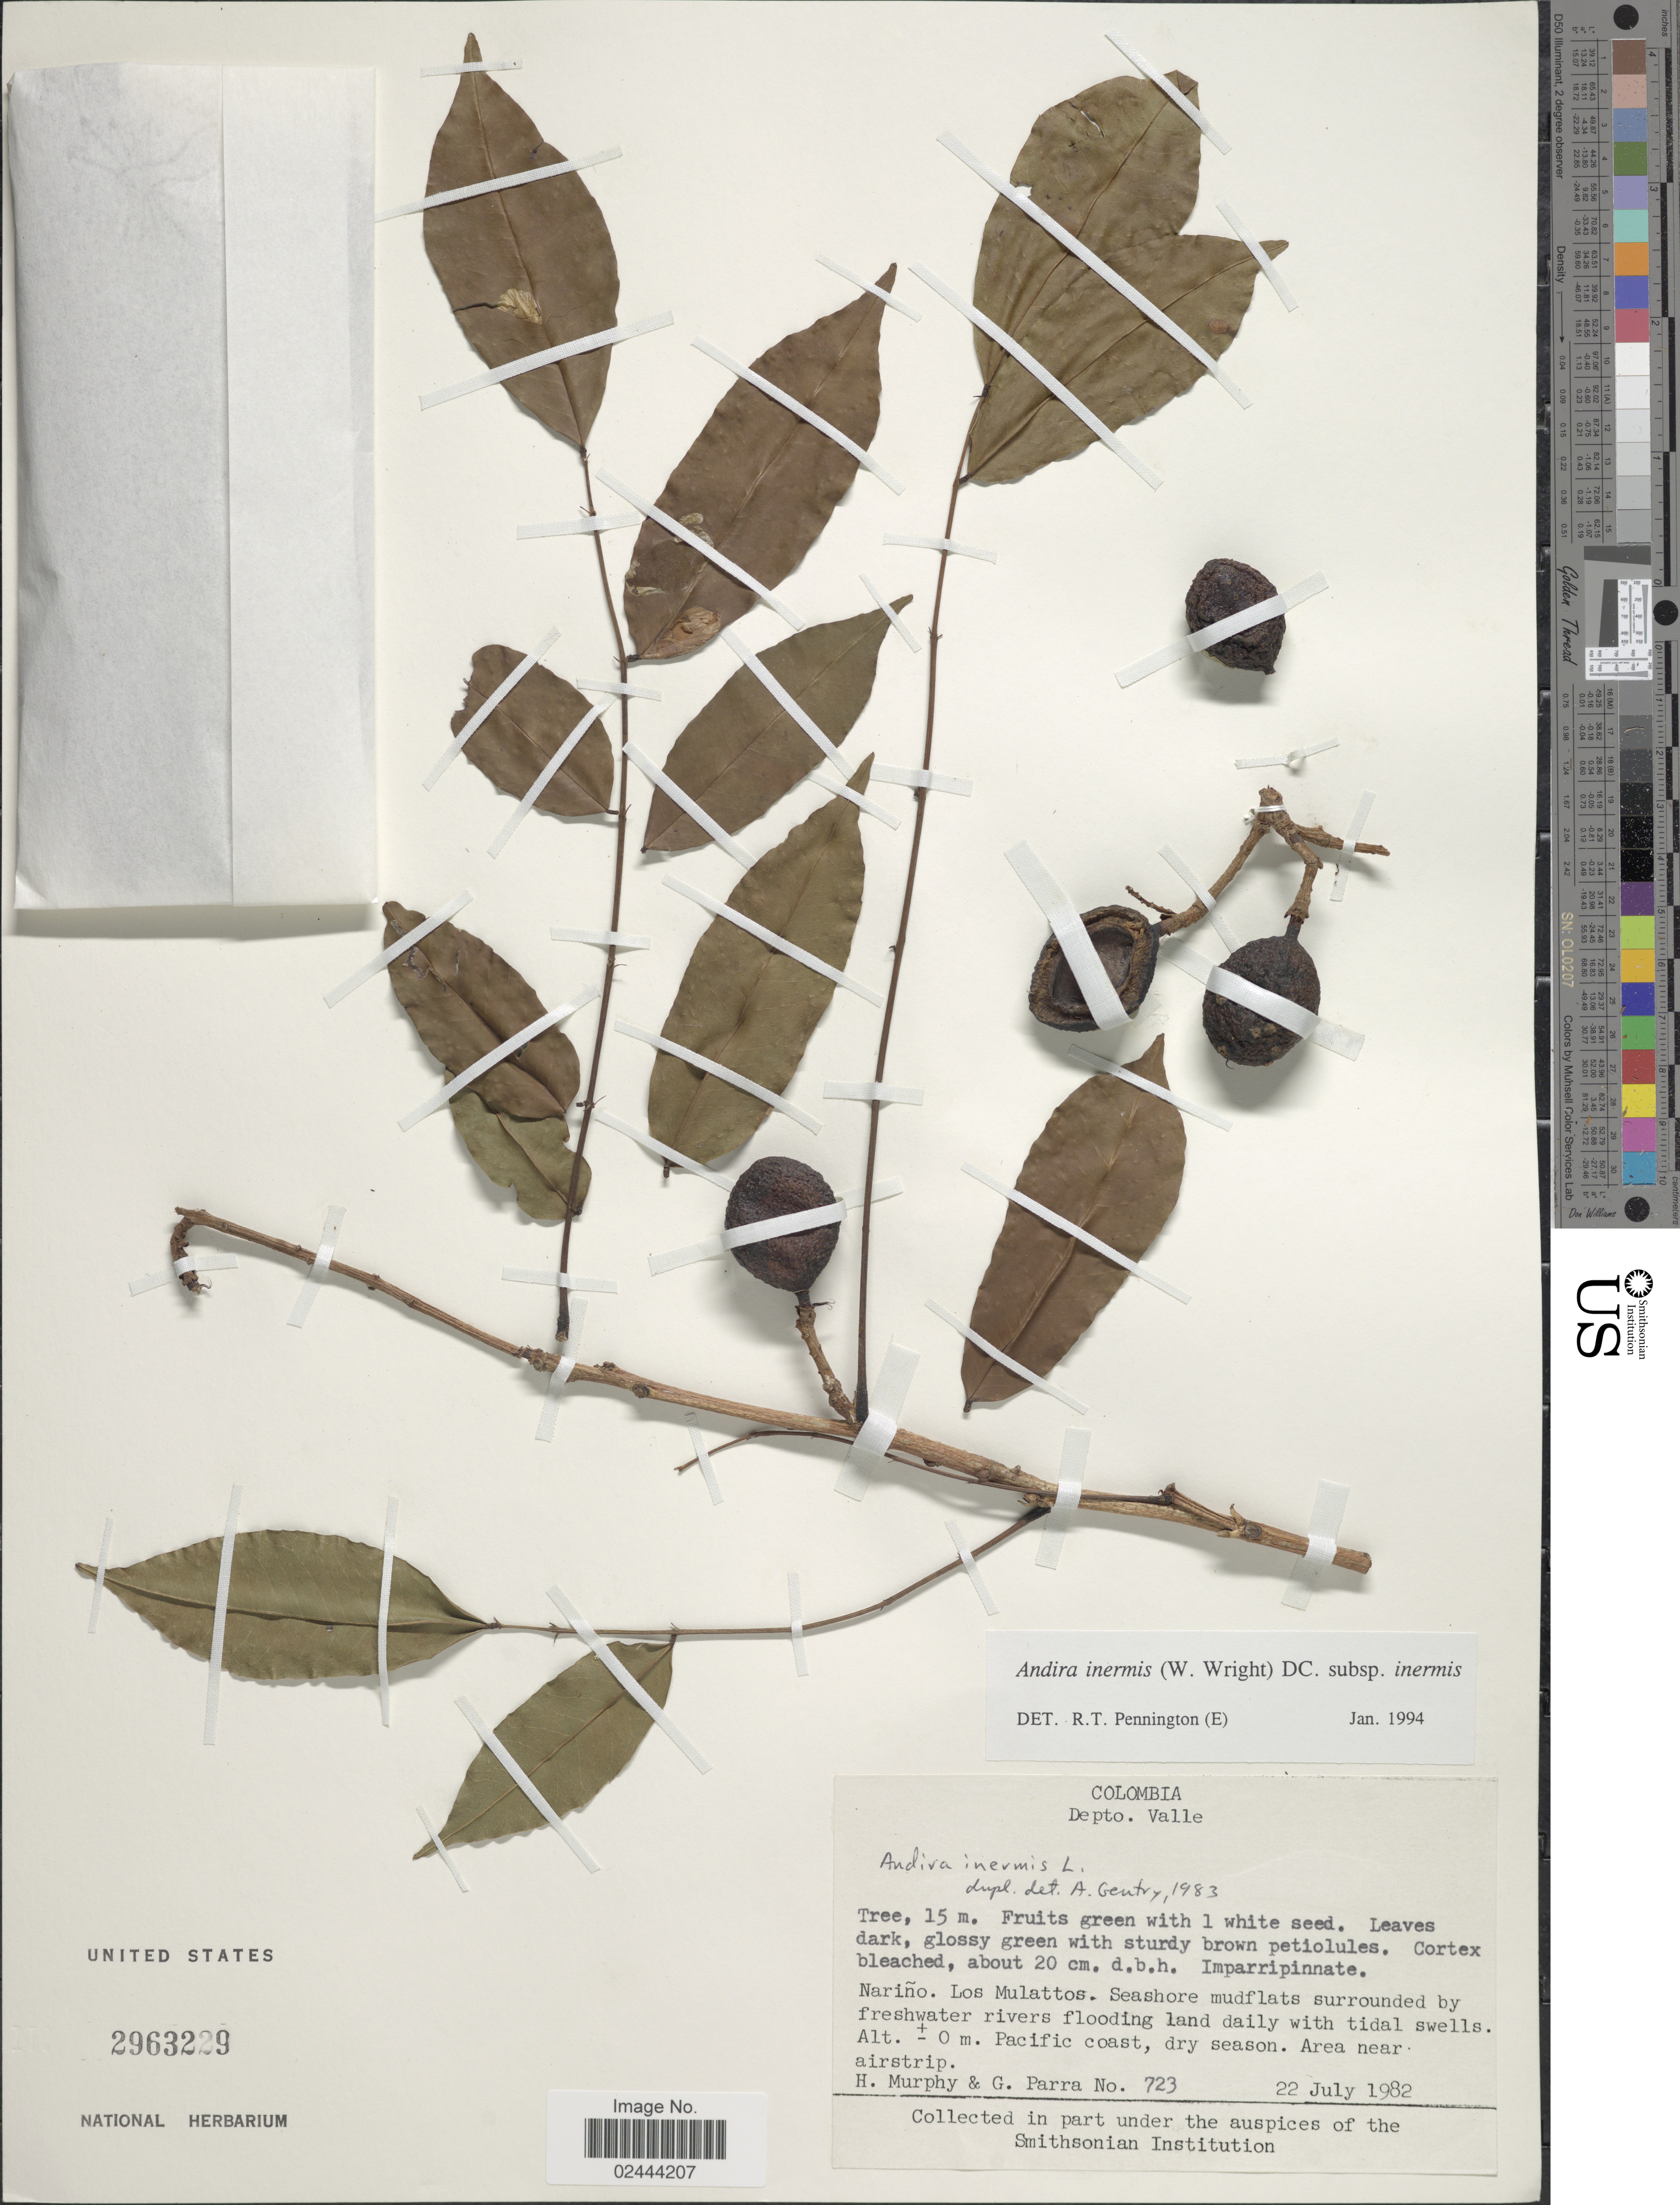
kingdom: Plantae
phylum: Tracheophyta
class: Magnoliopsida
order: Fabales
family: Fabaceae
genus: Andira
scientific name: Andira inermis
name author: (W. Wright) Kunth ex DC.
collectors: H. Murphy & G. Parra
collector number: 723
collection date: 1982-07-22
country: Colombia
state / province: Valle del Cauca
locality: Narino. Los Mulattos. Seashore mudflats surrounded by freshwater rivers flooding land daily with tidal swells. Pacific coast, dry season. Area near airstrip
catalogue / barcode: US 2963229